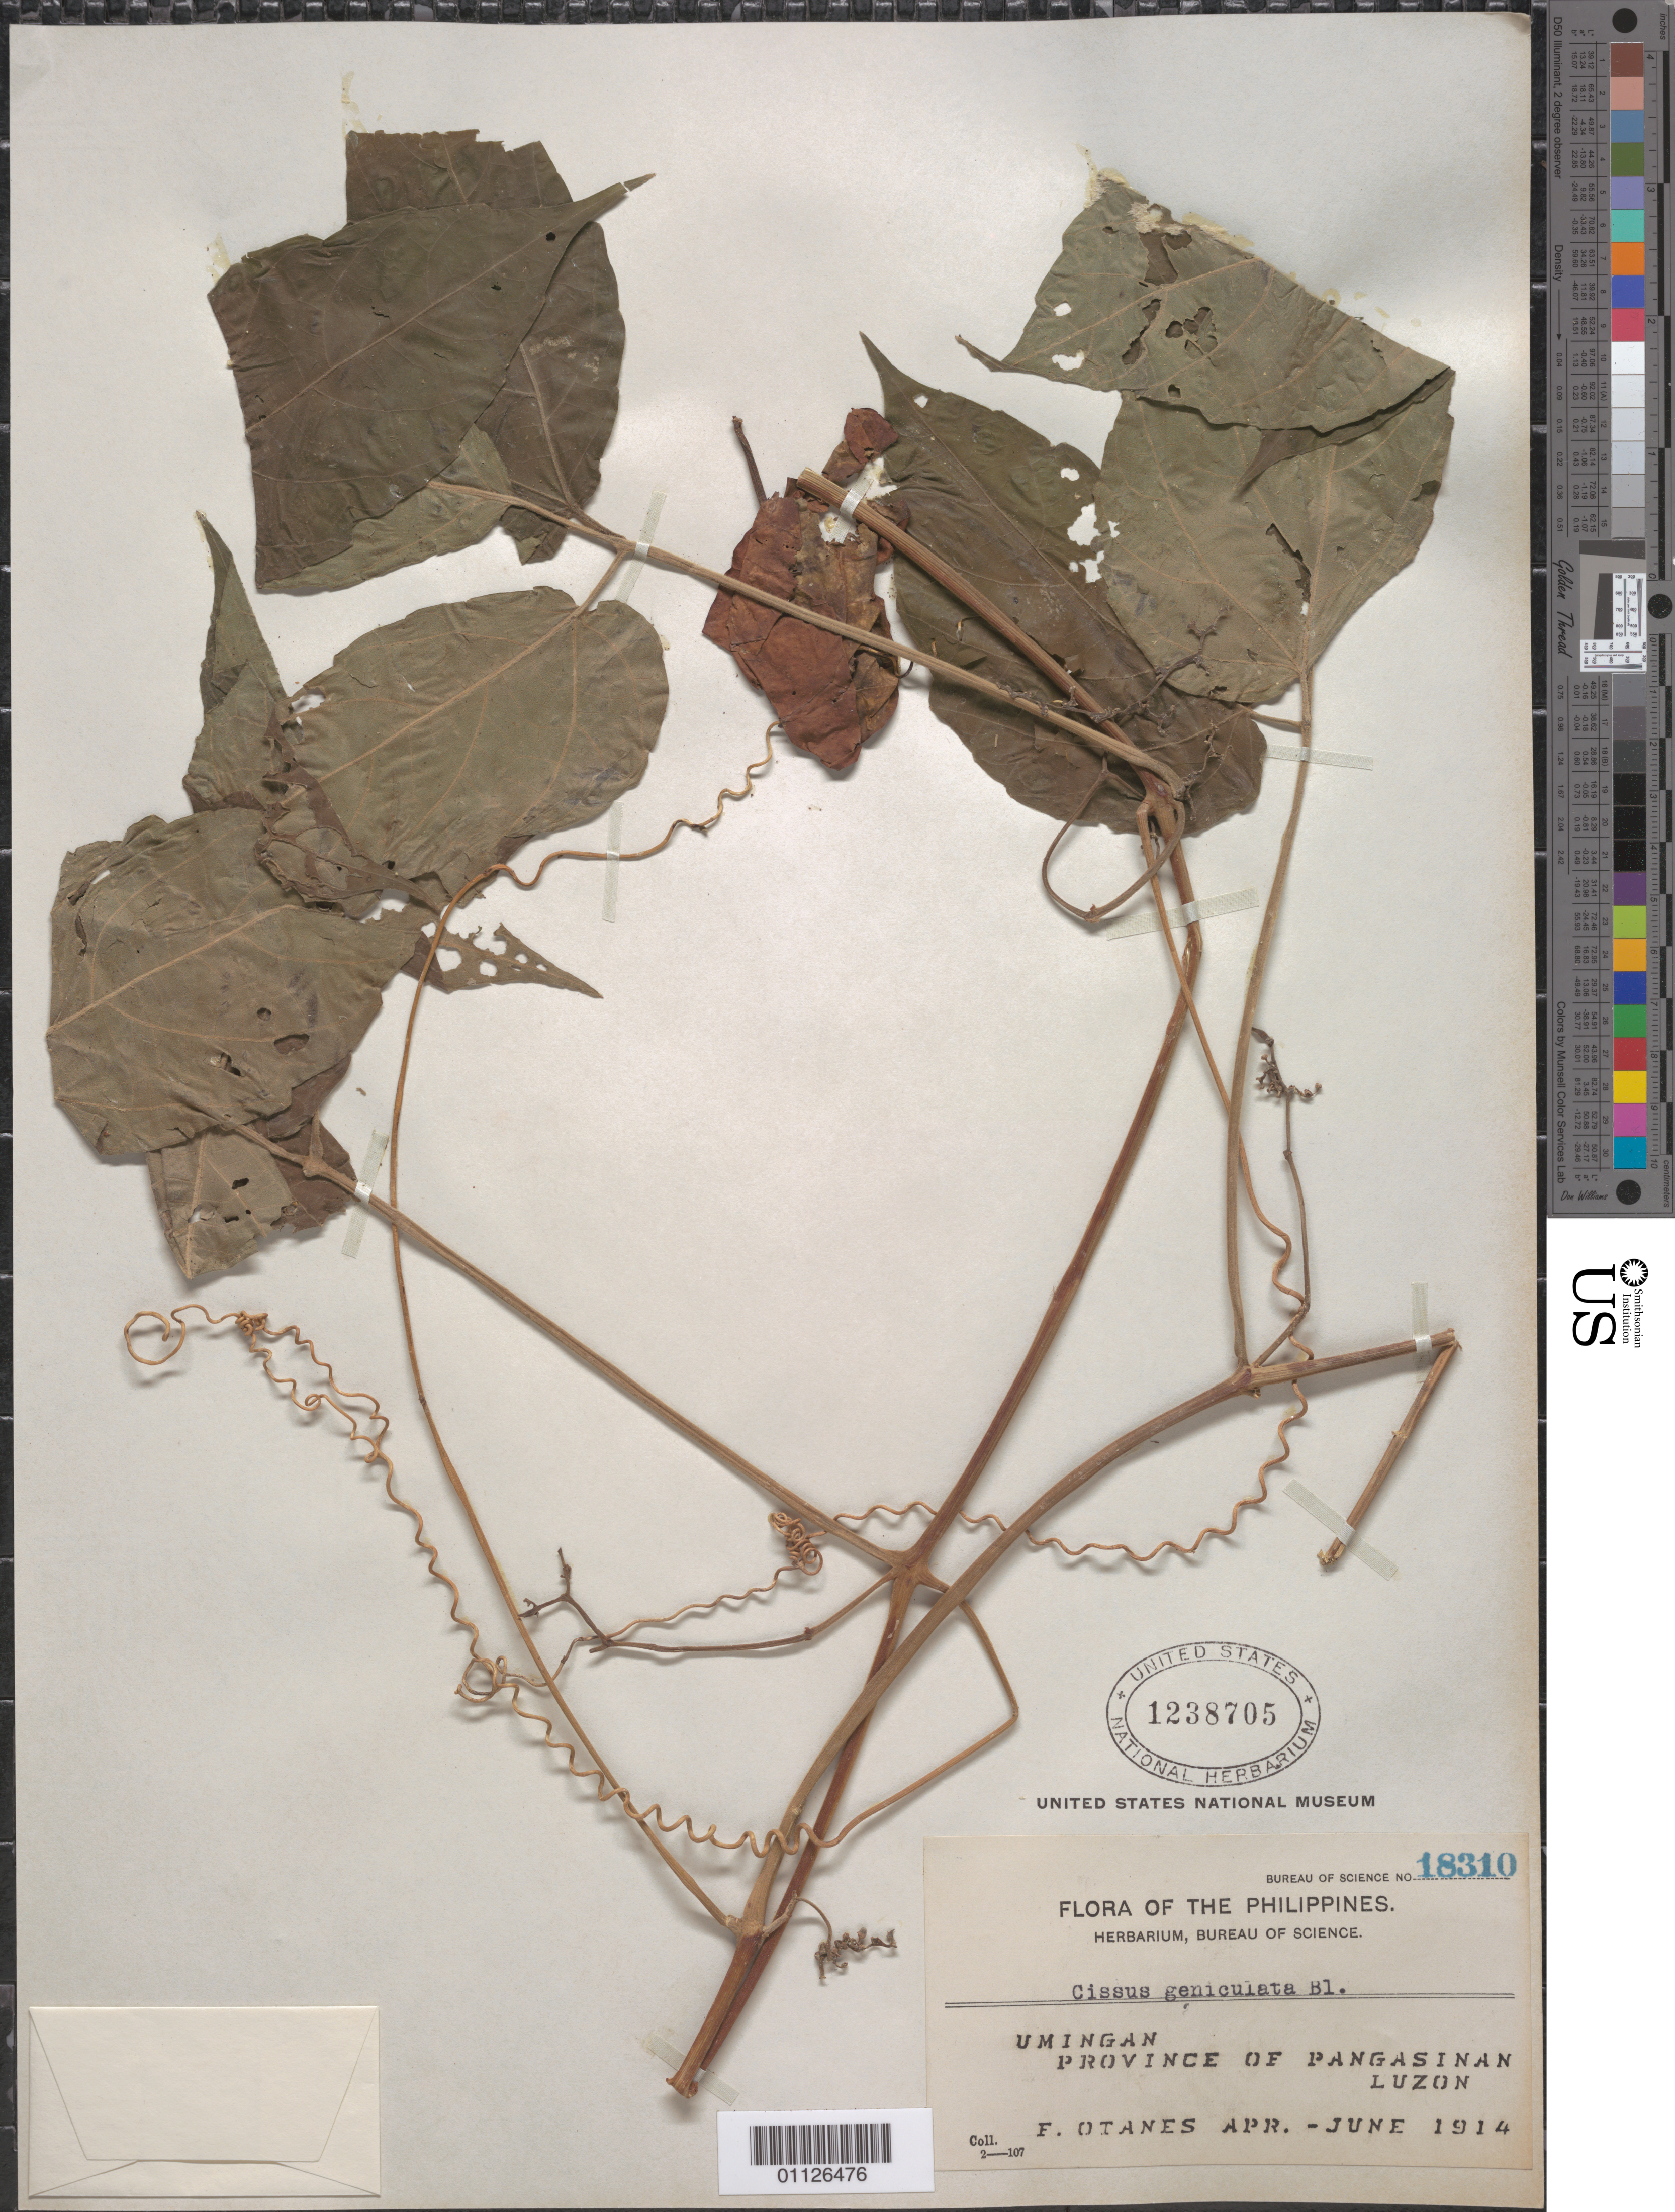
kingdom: Plantae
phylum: Tracheophyta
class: Magnoliopsida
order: Vitales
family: Vitaceae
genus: Cayratia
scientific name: Cayratia geniculata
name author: (Blume) Gagnep.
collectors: F. Q. Otanes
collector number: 18310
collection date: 1914-04/1914-06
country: Philippines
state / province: Ilocos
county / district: Pangasinan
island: Luzon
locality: Umingan.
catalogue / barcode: US 1238705